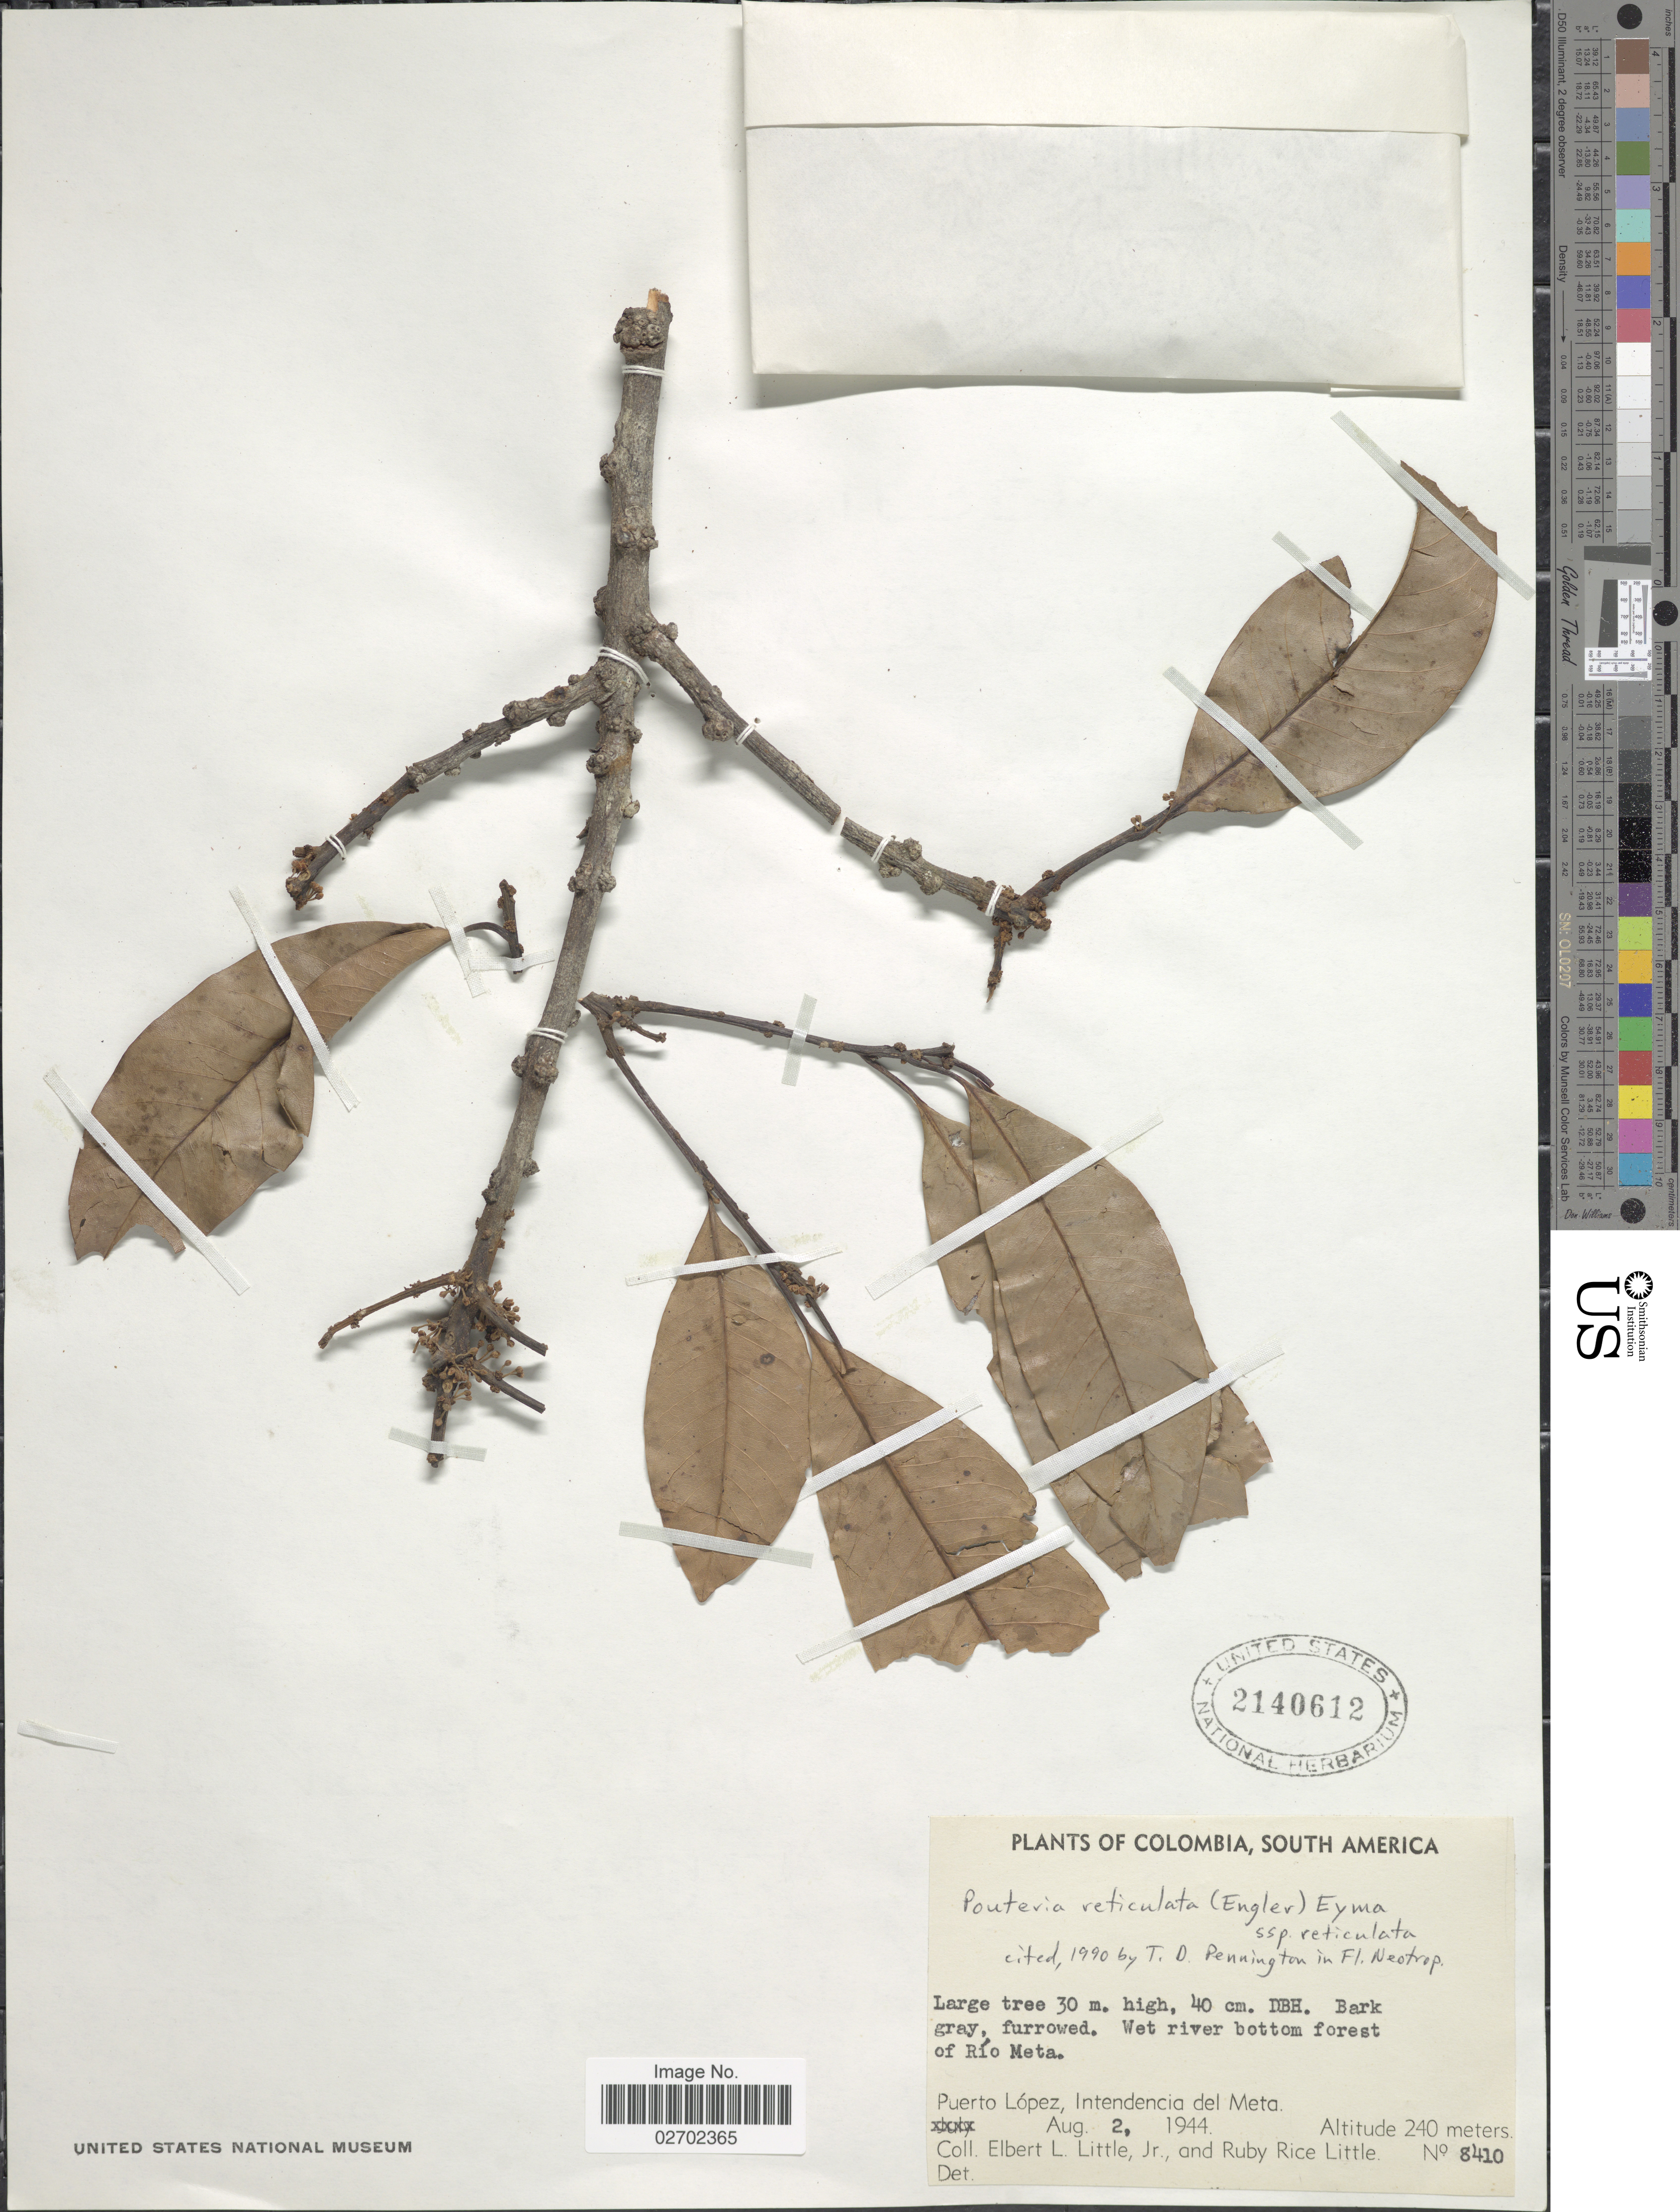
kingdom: Plantae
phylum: Tracheophyta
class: Magnoliopsida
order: Ericales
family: Sapotaceae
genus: Pouteria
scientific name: Pouteria reticulata subsp. reticulata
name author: (Engl.) Eyma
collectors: E. L. Little & R. R. Little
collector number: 8410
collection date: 1944-08-02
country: Colombia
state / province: Meta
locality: Wet river bottom forest of Río Meta, Puerto López, Intendencia del Meta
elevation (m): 240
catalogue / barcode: US 2140612